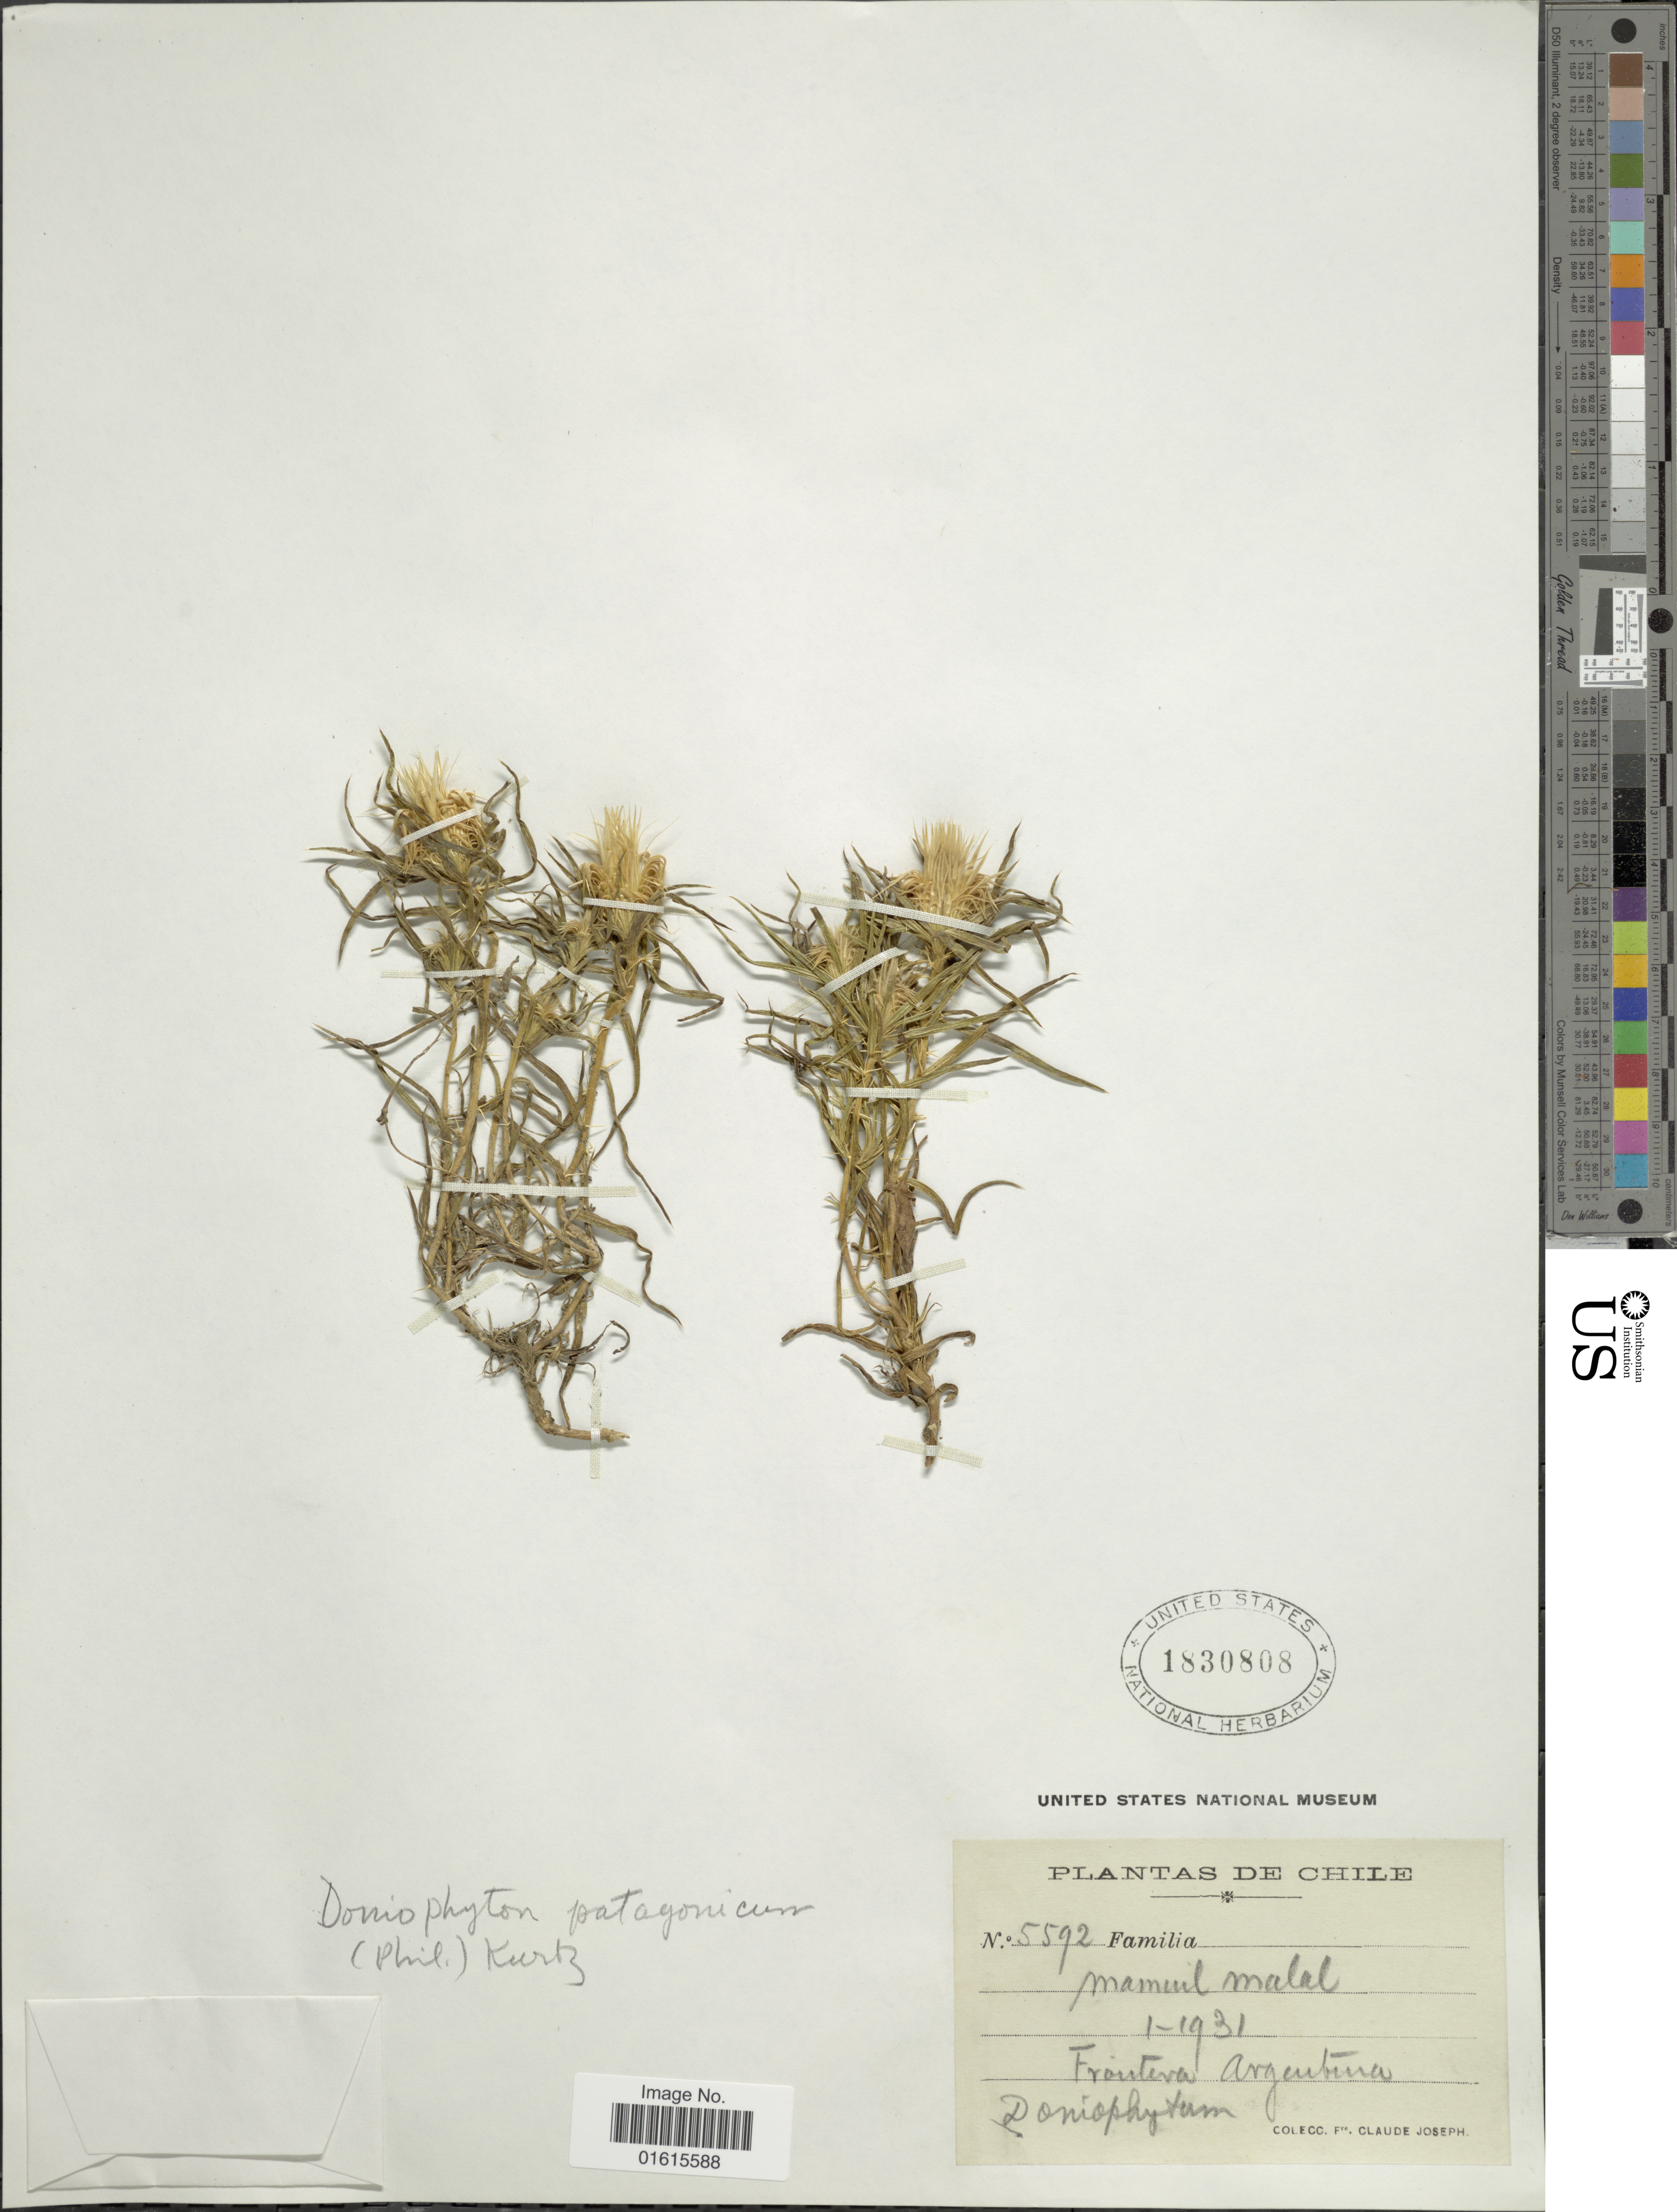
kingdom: Plantae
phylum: Tracheophyta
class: Magnoliopsida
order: Asterales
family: Asteraceae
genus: Doniophyton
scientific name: Doniophyton patagonicum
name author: (Phil.) Cabrera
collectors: Bro. Claude-Joseph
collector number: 5592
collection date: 1931-01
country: Chile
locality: Chile, Frontera Argentina, Mamuil Malal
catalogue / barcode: US 1830808